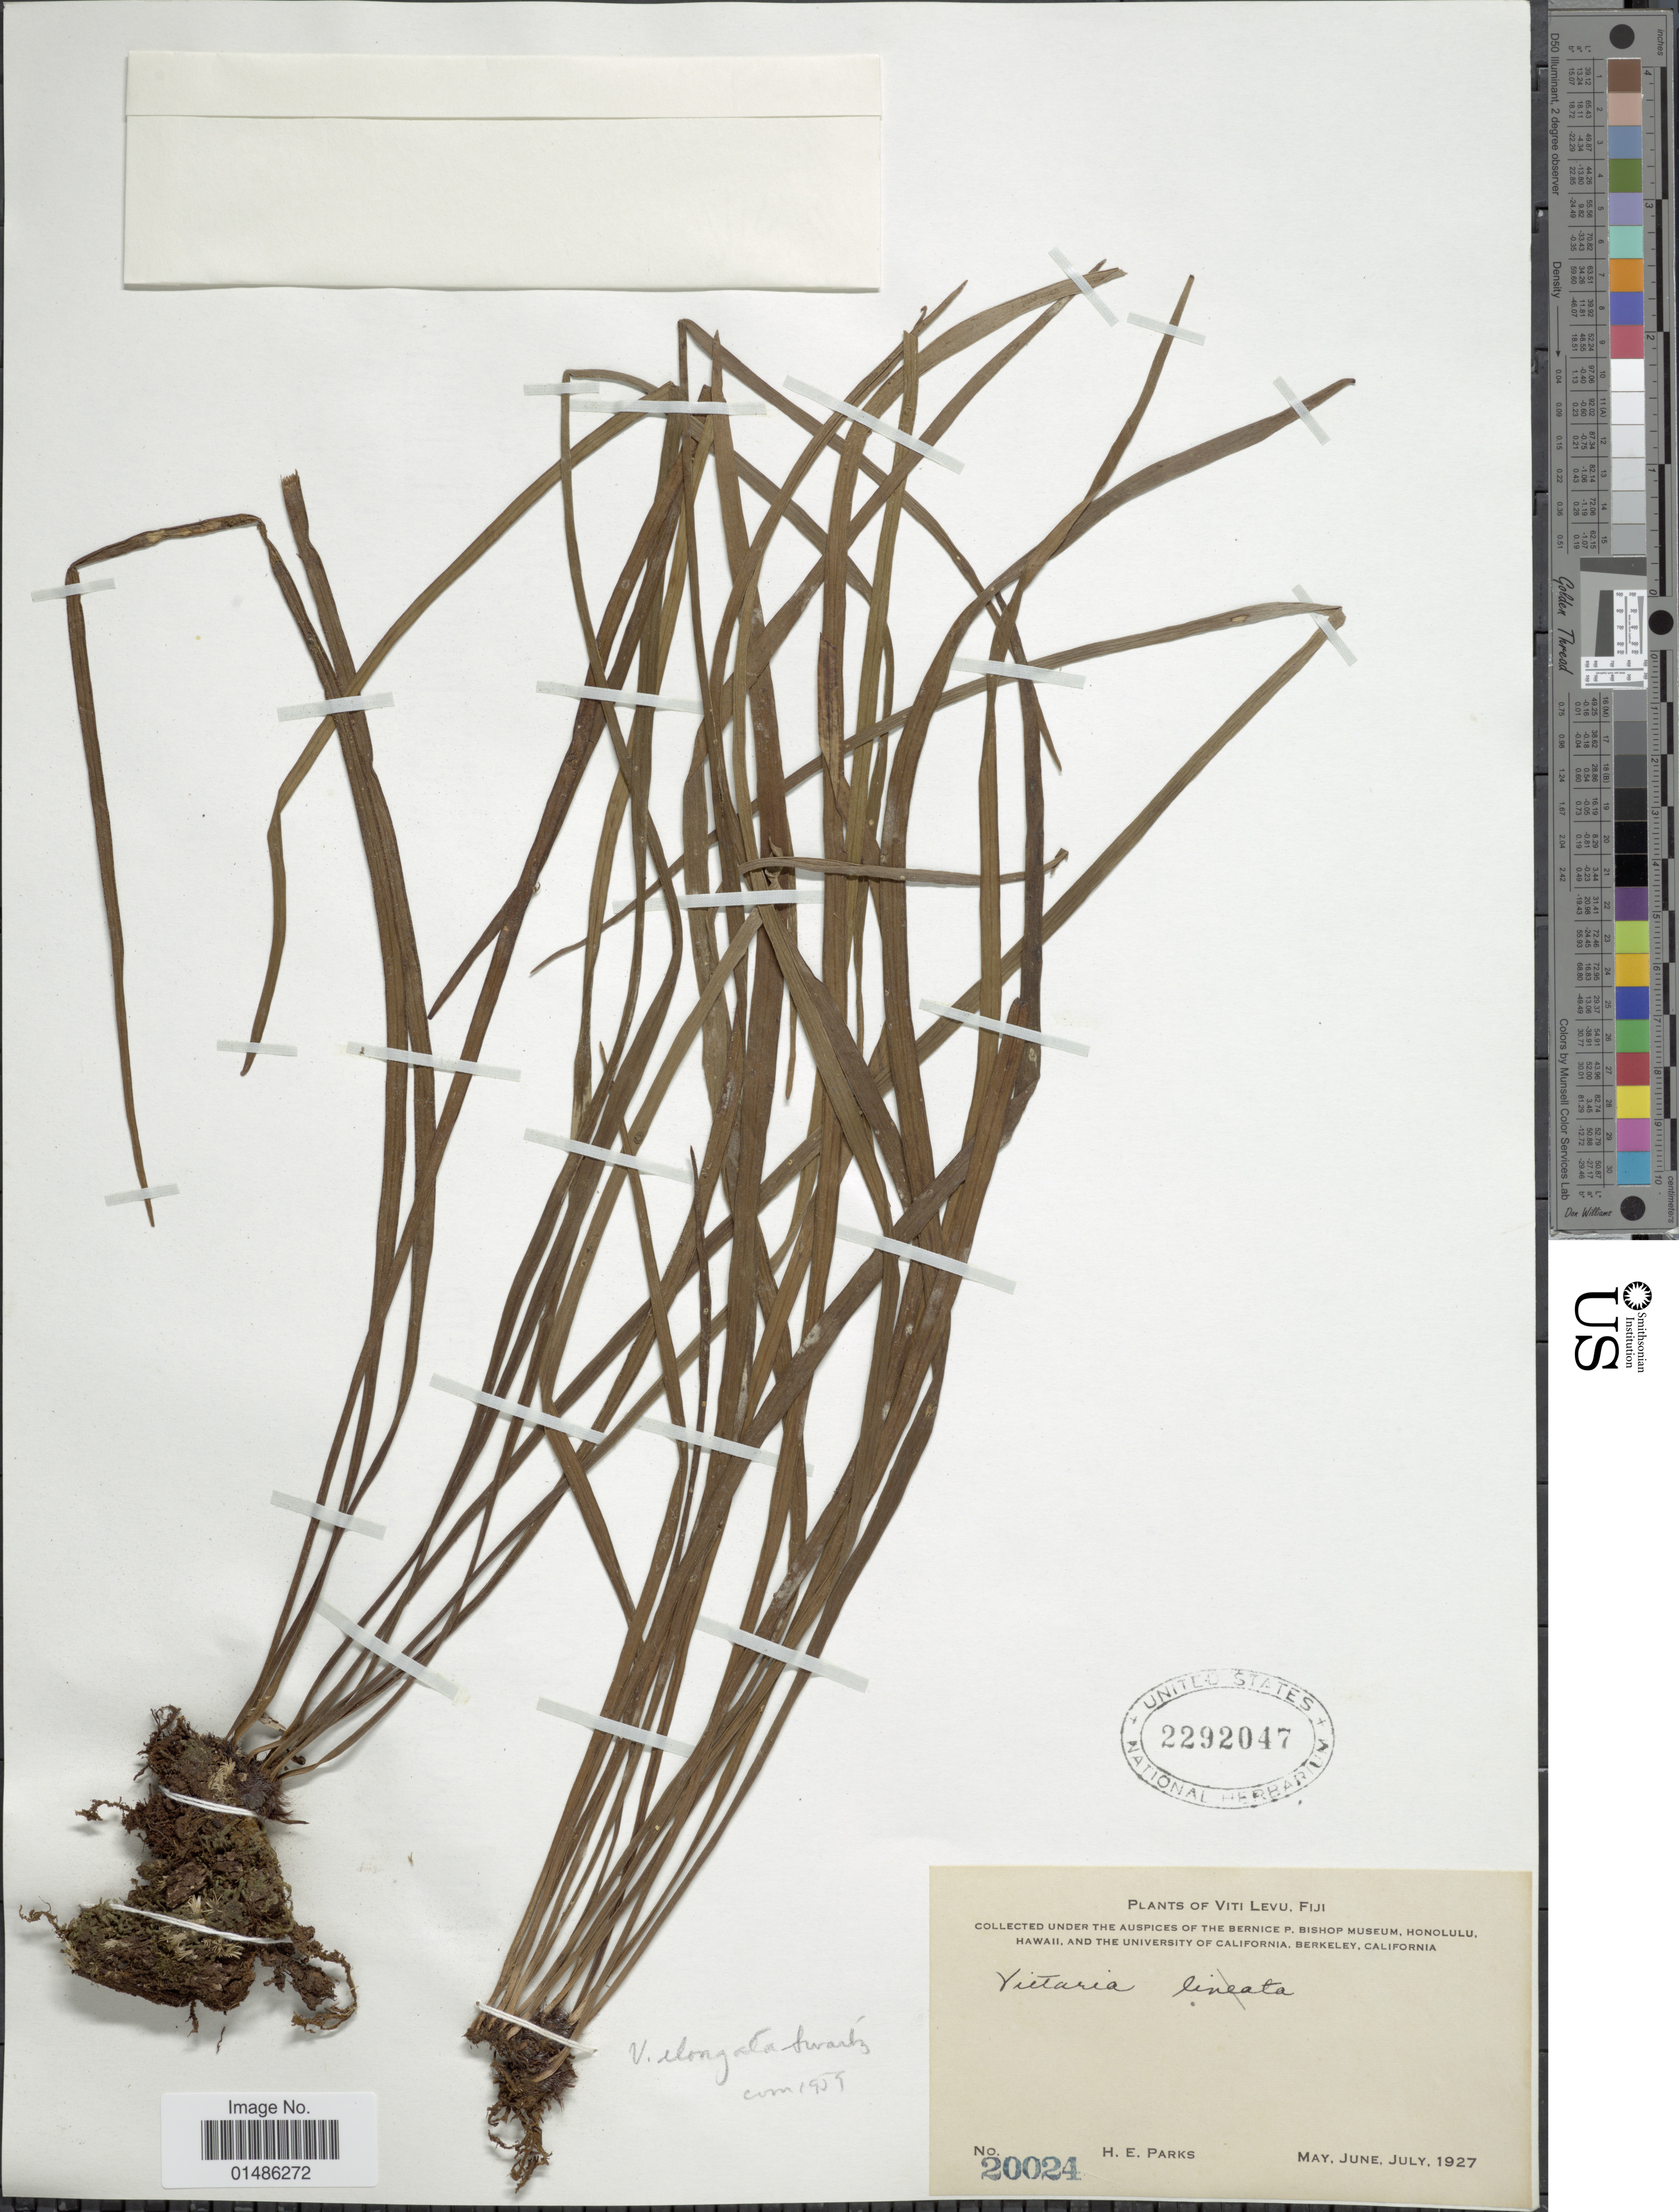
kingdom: Plantae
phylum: Tracheophyta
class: Polypodiopsida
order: Polypodiales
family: Pteridaceae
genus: Haplopteris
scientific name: Haplopteris elongata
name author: (Sw.) Crane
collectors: H. E. Parks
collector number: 20024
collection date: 1927-05/1927-07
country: Fiji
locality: Viti Levu.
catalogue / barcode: US 2292047